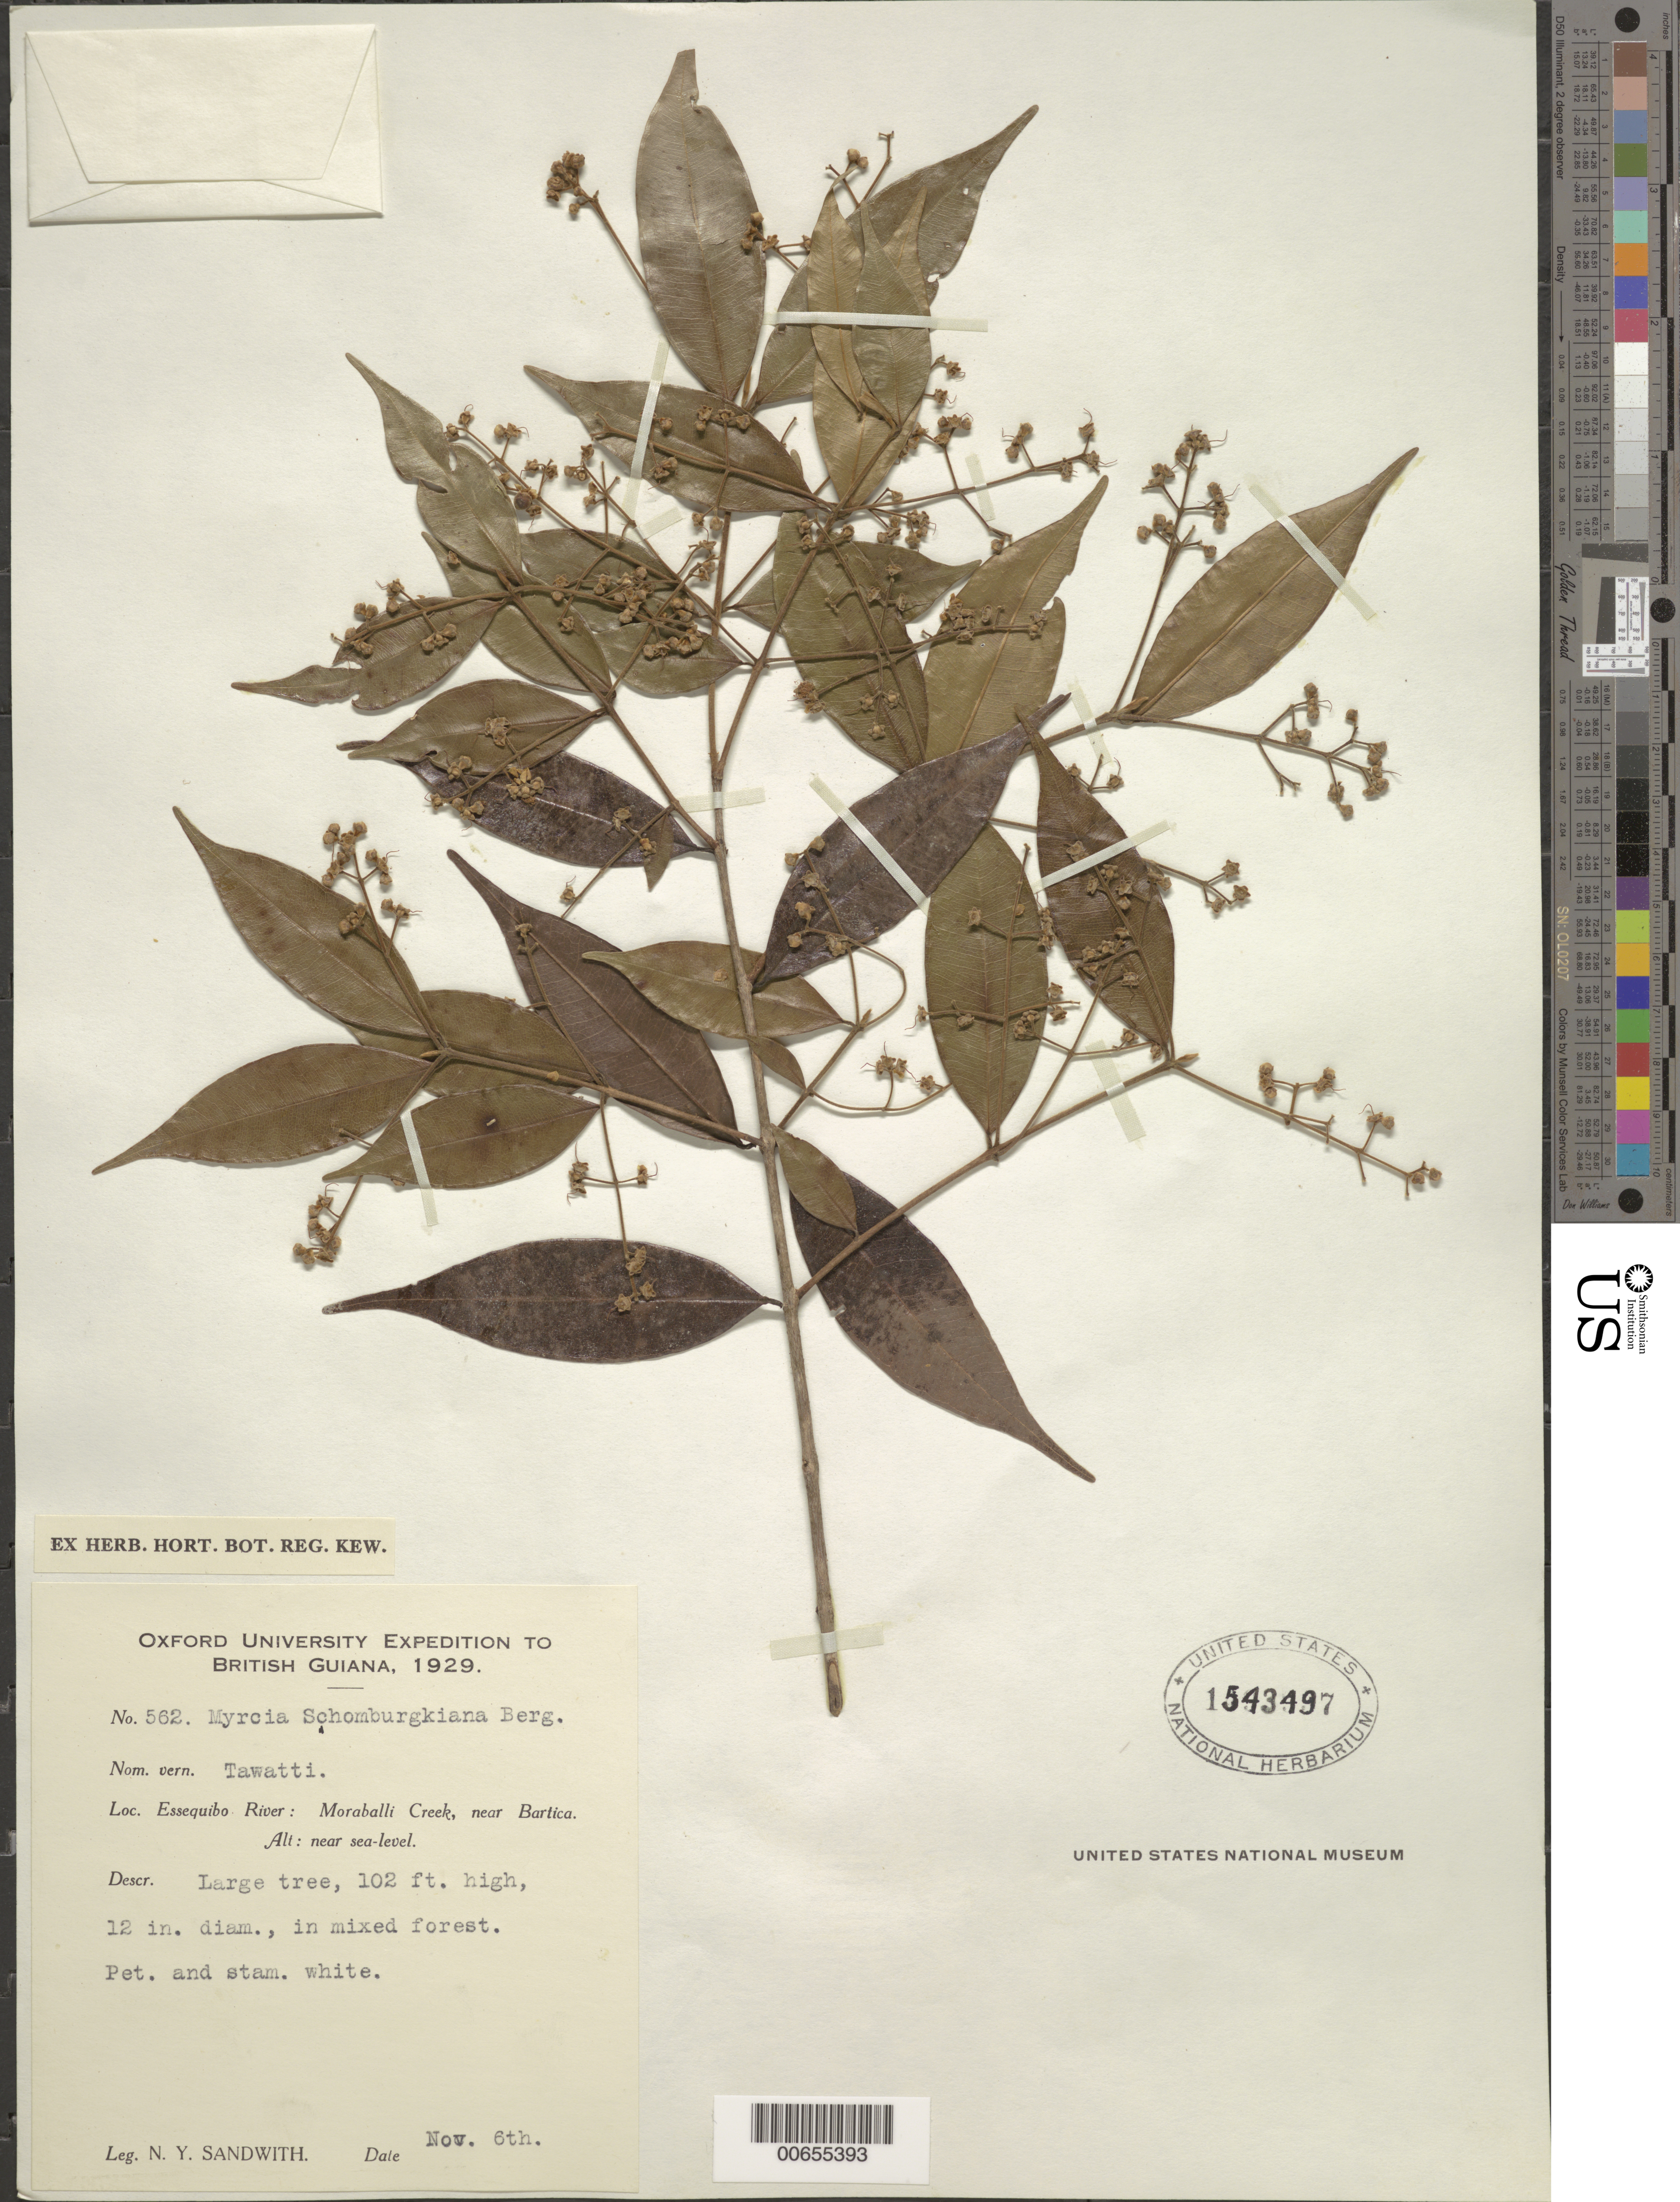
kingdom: Plantae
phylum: Tracheophyta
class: Magnoliopsida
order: Myrtales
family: Myrtaceae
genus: Myrcia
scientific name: Myrcia schomburgkiana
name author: O. Berg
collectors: N. Y. Sandwith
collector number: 562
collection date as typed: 6-Nov-29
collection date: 1929-11-06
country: Guyana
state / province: U. Demerara-Berbice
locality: Moraballi Creek, Essequibo R., near Bartica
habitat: Mixed forest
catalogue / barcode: US 1543497